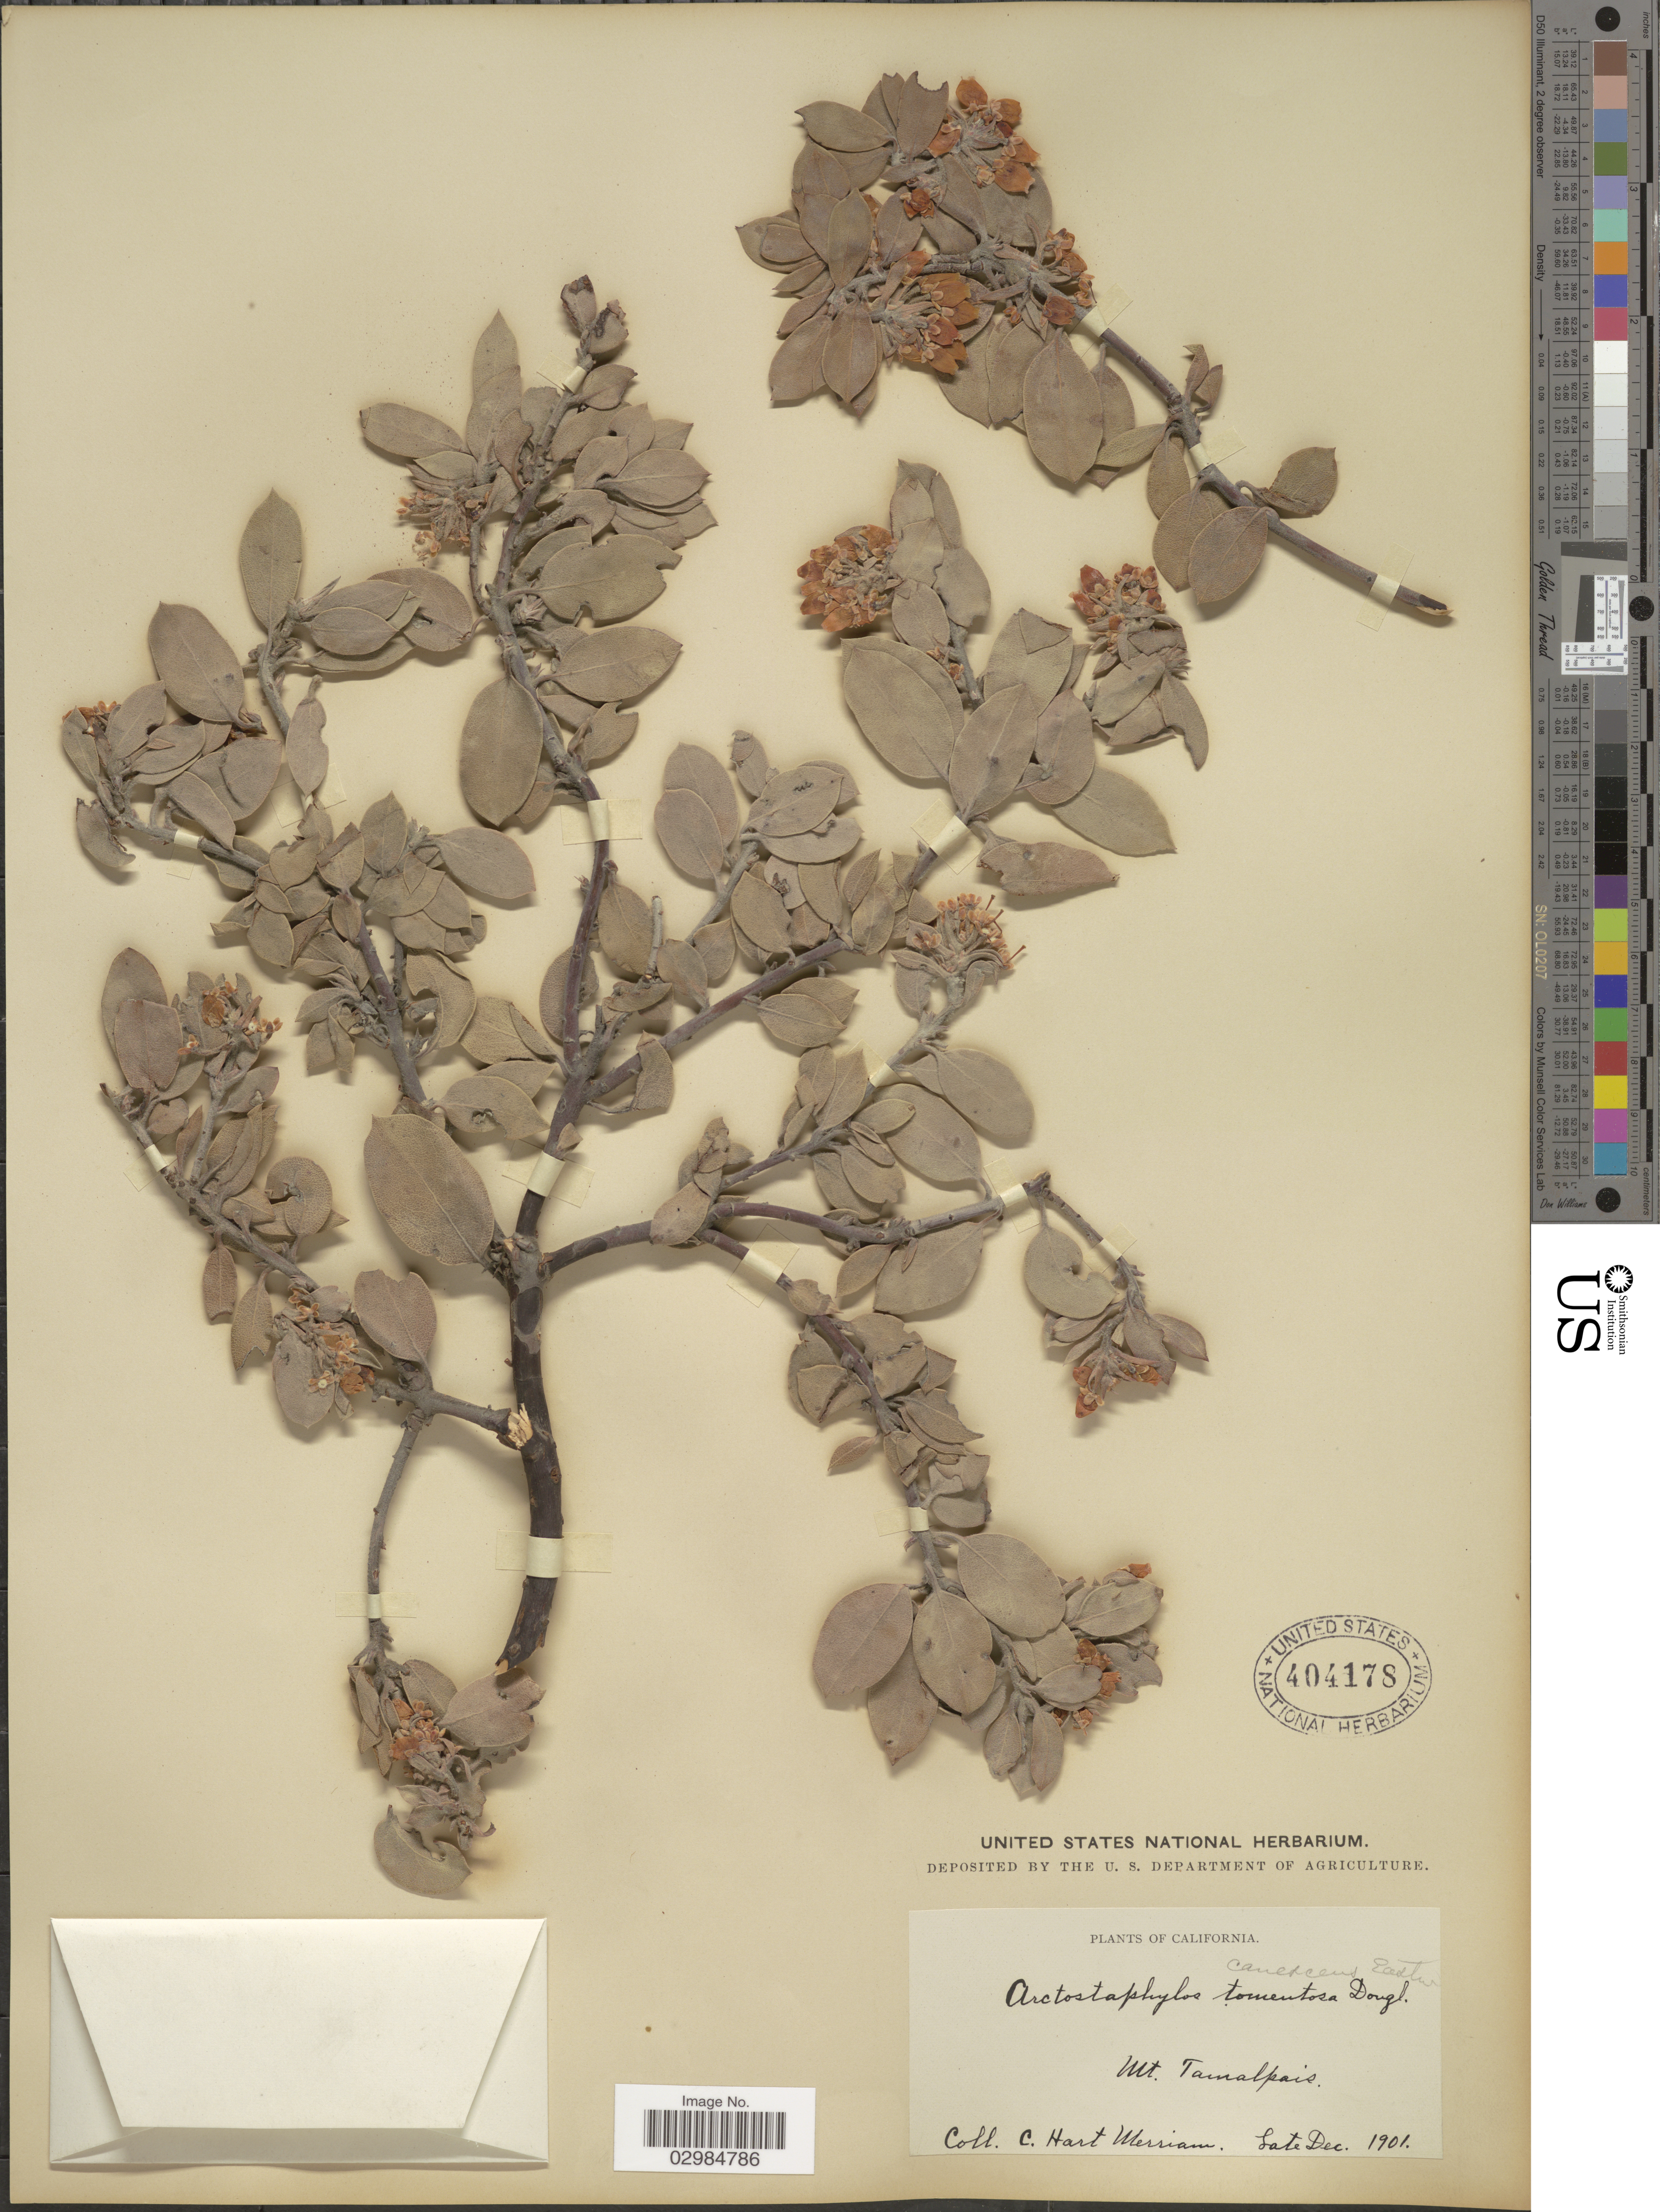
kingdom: Plantae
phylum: Tracheophyta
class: Magnoliopsida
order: Ericales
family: Ericaceae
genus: Arctostaphylos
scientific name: Arctostaphylos tomentosa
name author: (Pursh) Lindl.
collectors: C. Merriam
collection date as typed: Late Dec. 1901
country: United States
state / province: California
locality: Mt. Tamalpais.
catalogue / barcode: US 404178